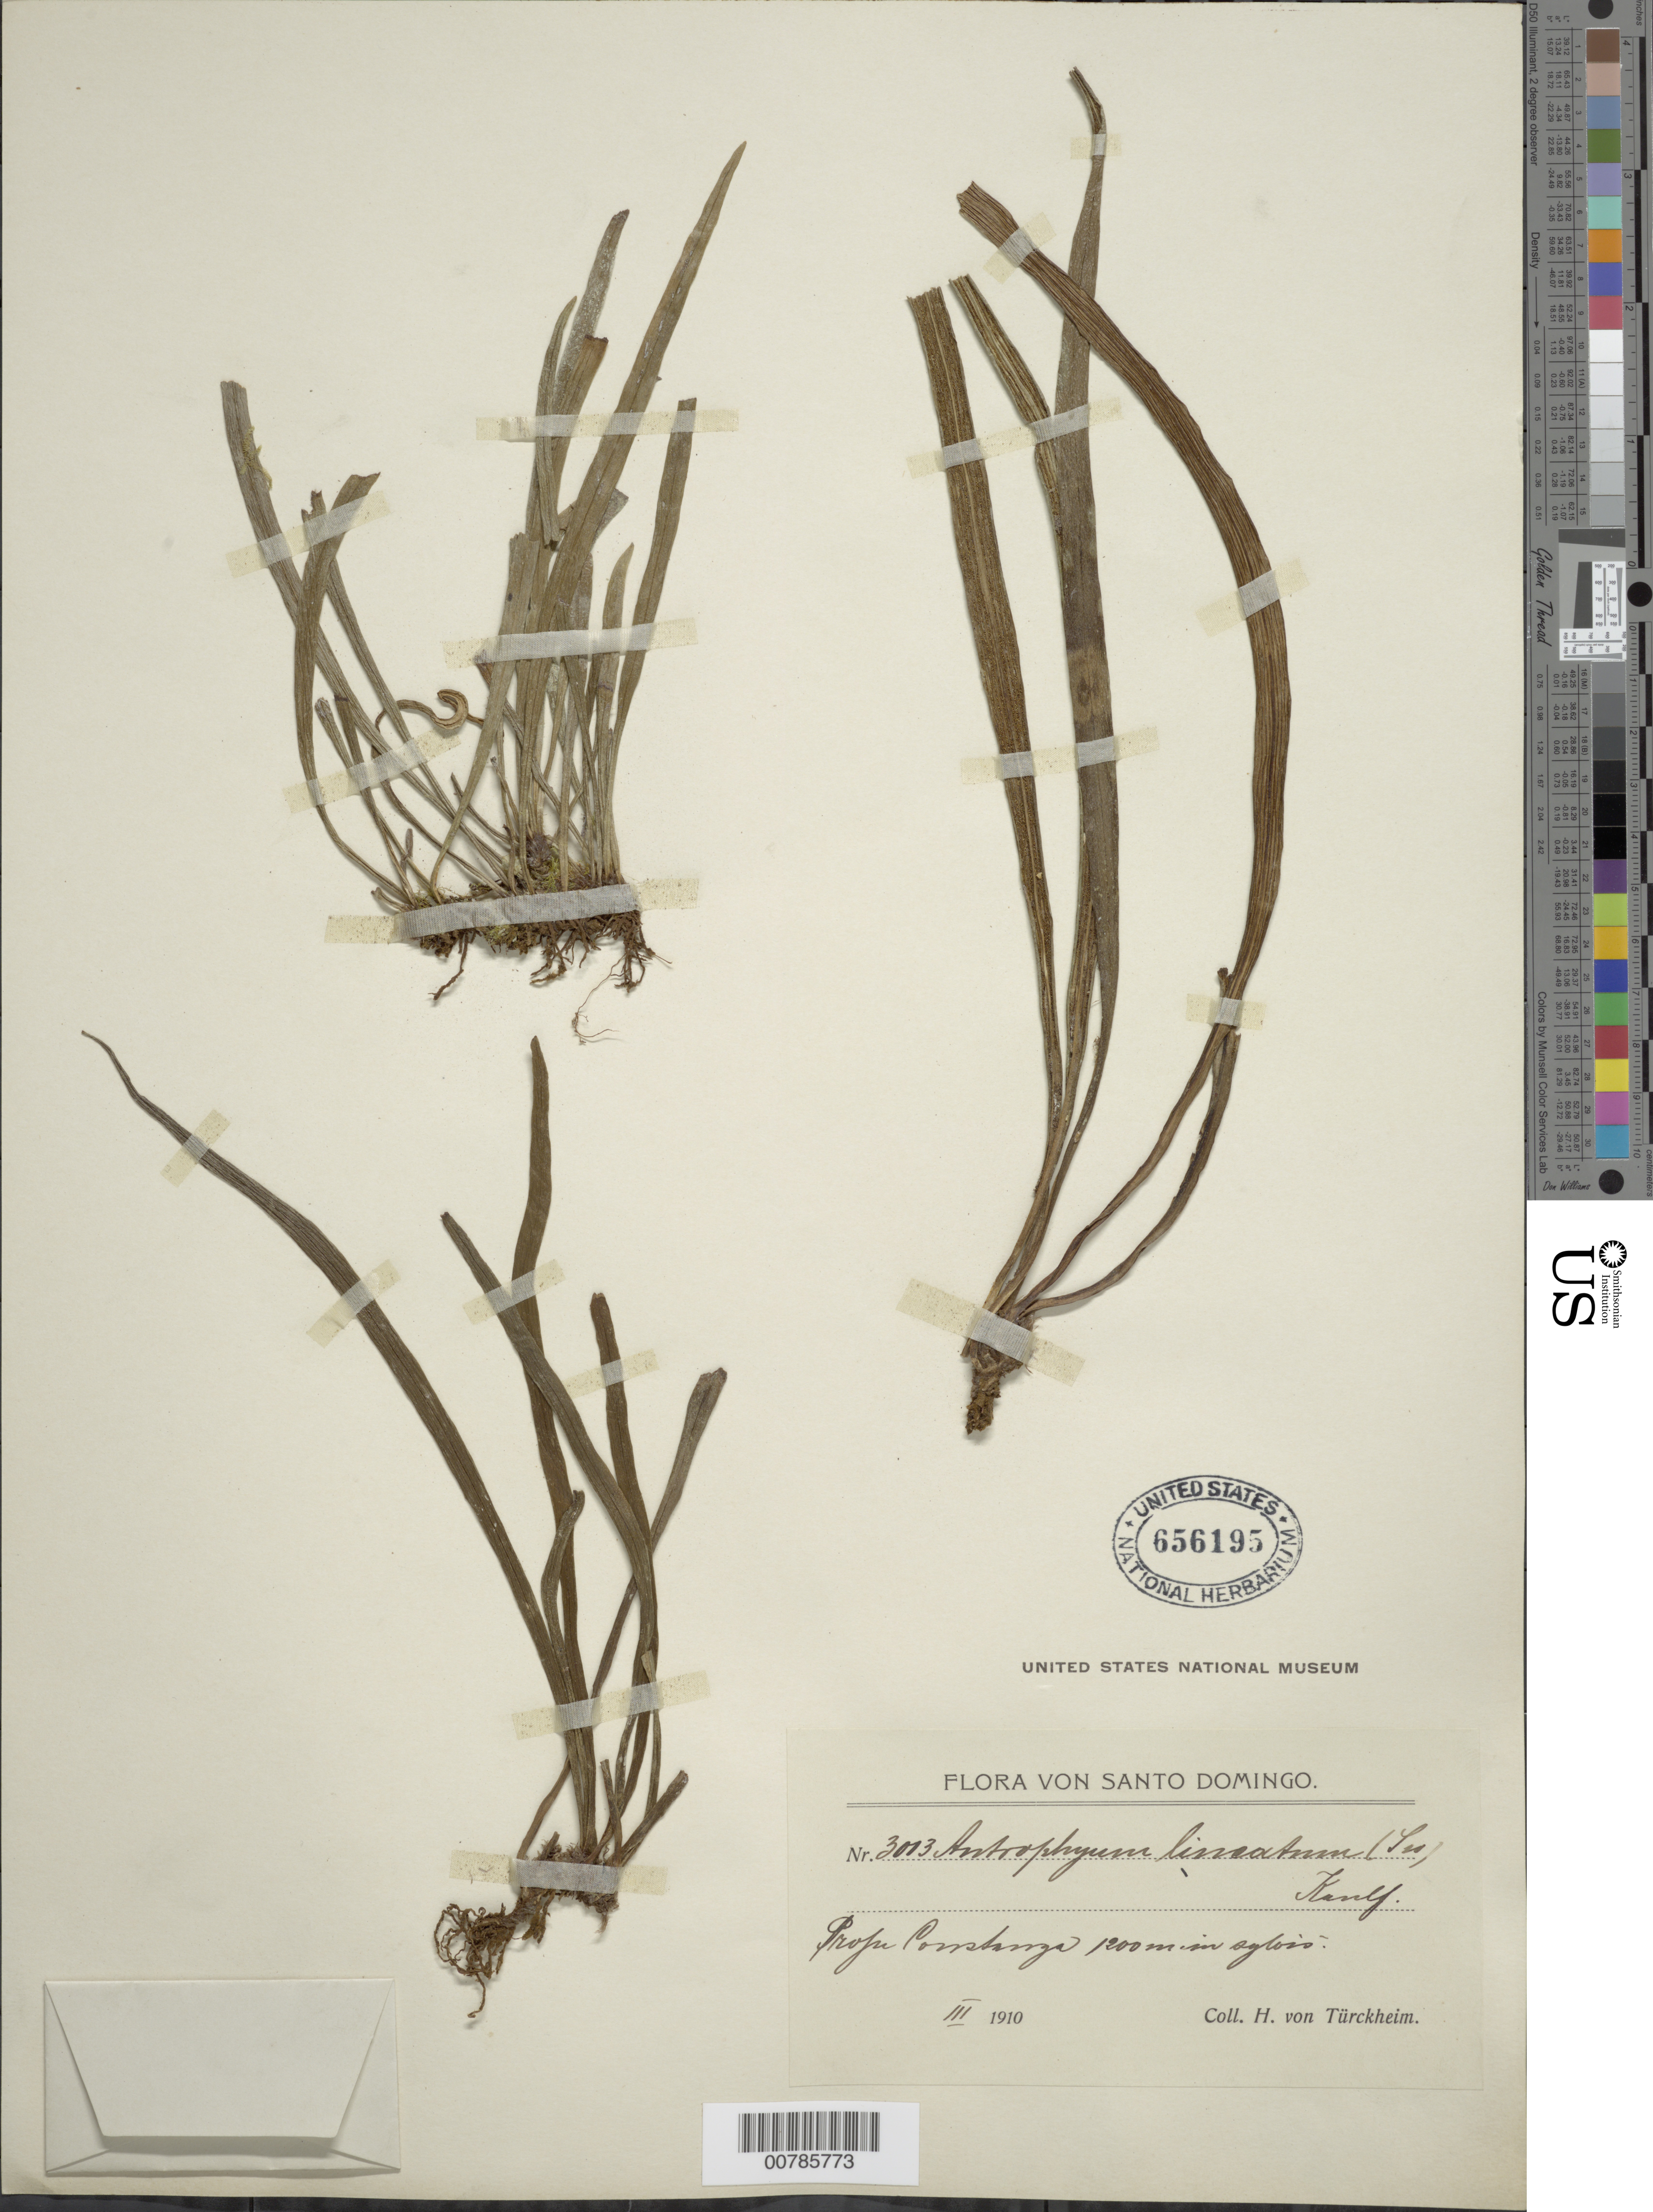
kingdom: Plantae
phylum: Tracheophyta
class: Polypodiopsida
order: Polypodiales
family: Pteridaceae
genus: Polytaenium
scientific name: Polytaenium lineatum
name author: (Sw.) J. Sm.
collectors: H. von Türckheim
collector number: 3003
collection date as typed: Mar 1910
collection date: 1910-03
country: Dominican Republic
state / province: La Vega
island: Hispaniola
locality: Constanza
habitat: In sylvis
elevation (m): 1200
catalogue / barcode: US 656195